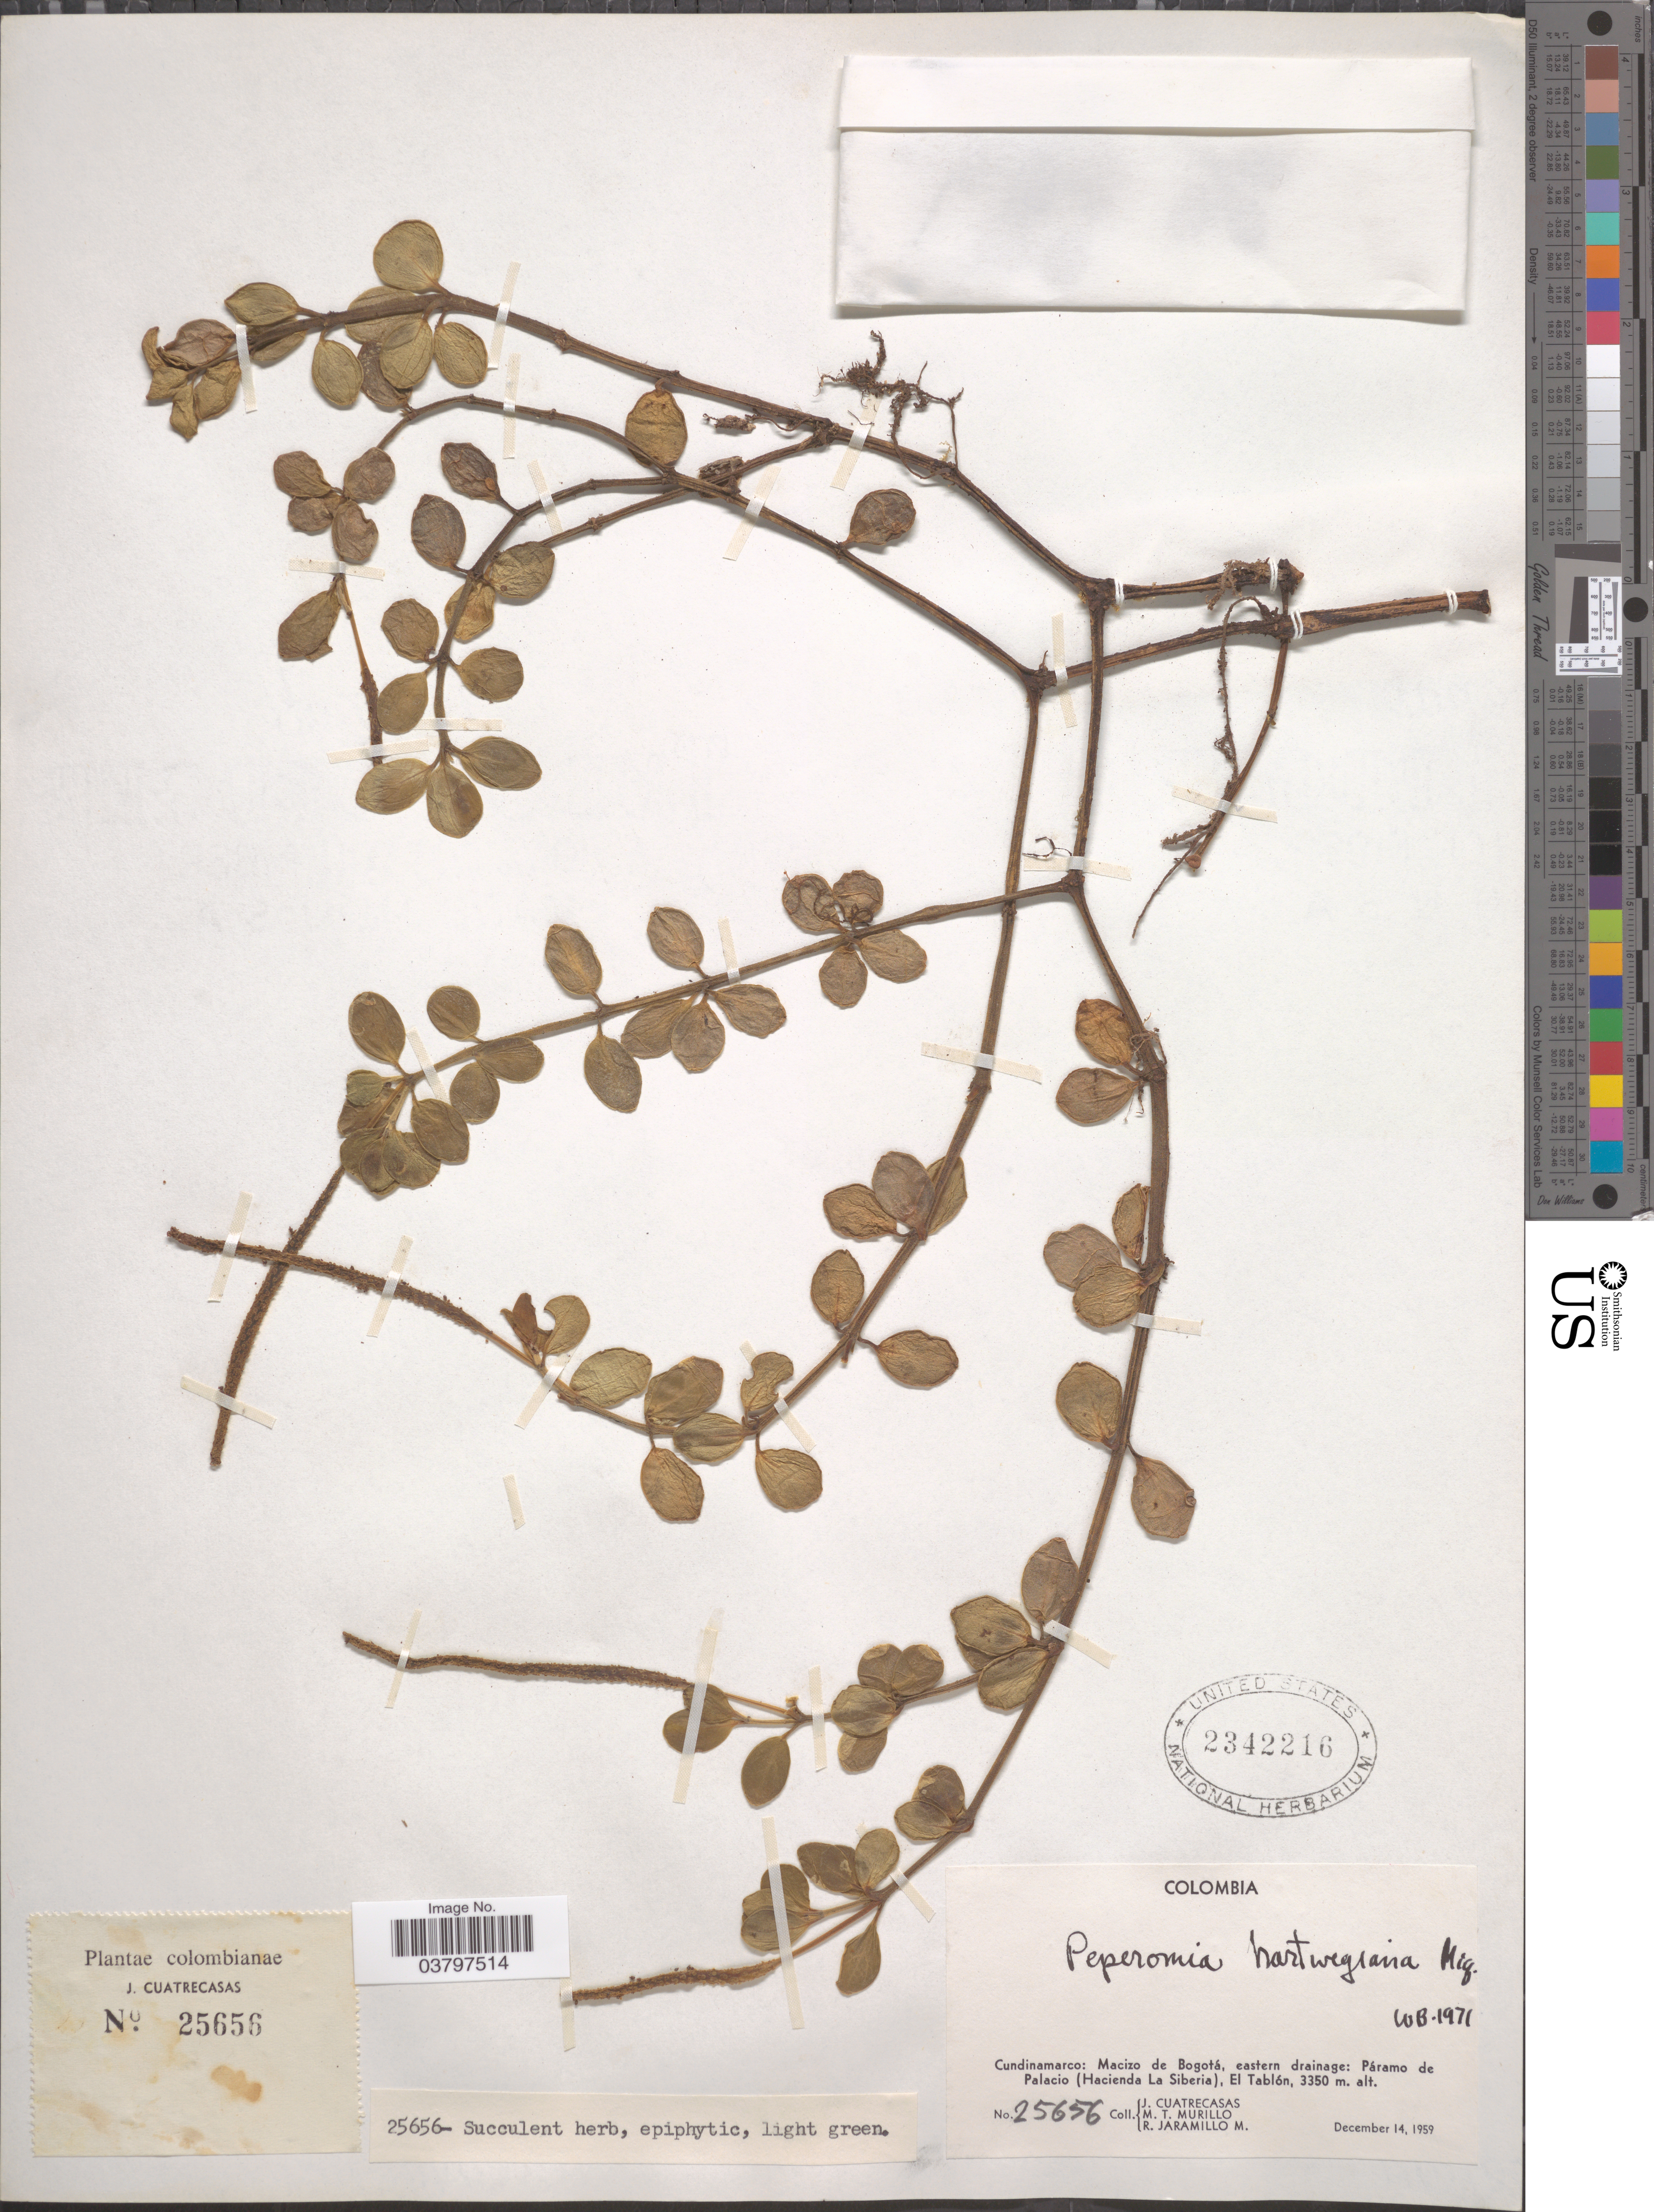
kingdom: Plantae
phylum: Tracheophyta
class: Magnoliopsida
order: Piperales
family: Piperaceae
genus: Peperomia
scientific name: Peperomia hartwegiana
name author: Miq.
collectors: J. Cuatrecasas, M. Murillo & R. Jaramillo M.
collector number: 25656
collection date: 1959-12-14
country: Colombia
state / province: Cundinamarca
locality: Macizo de Bogotá, eastern drainage: Páramo de Palacio (Hacienda La Siberia), El Tablón.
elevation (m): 3350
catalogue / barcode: US 2342216